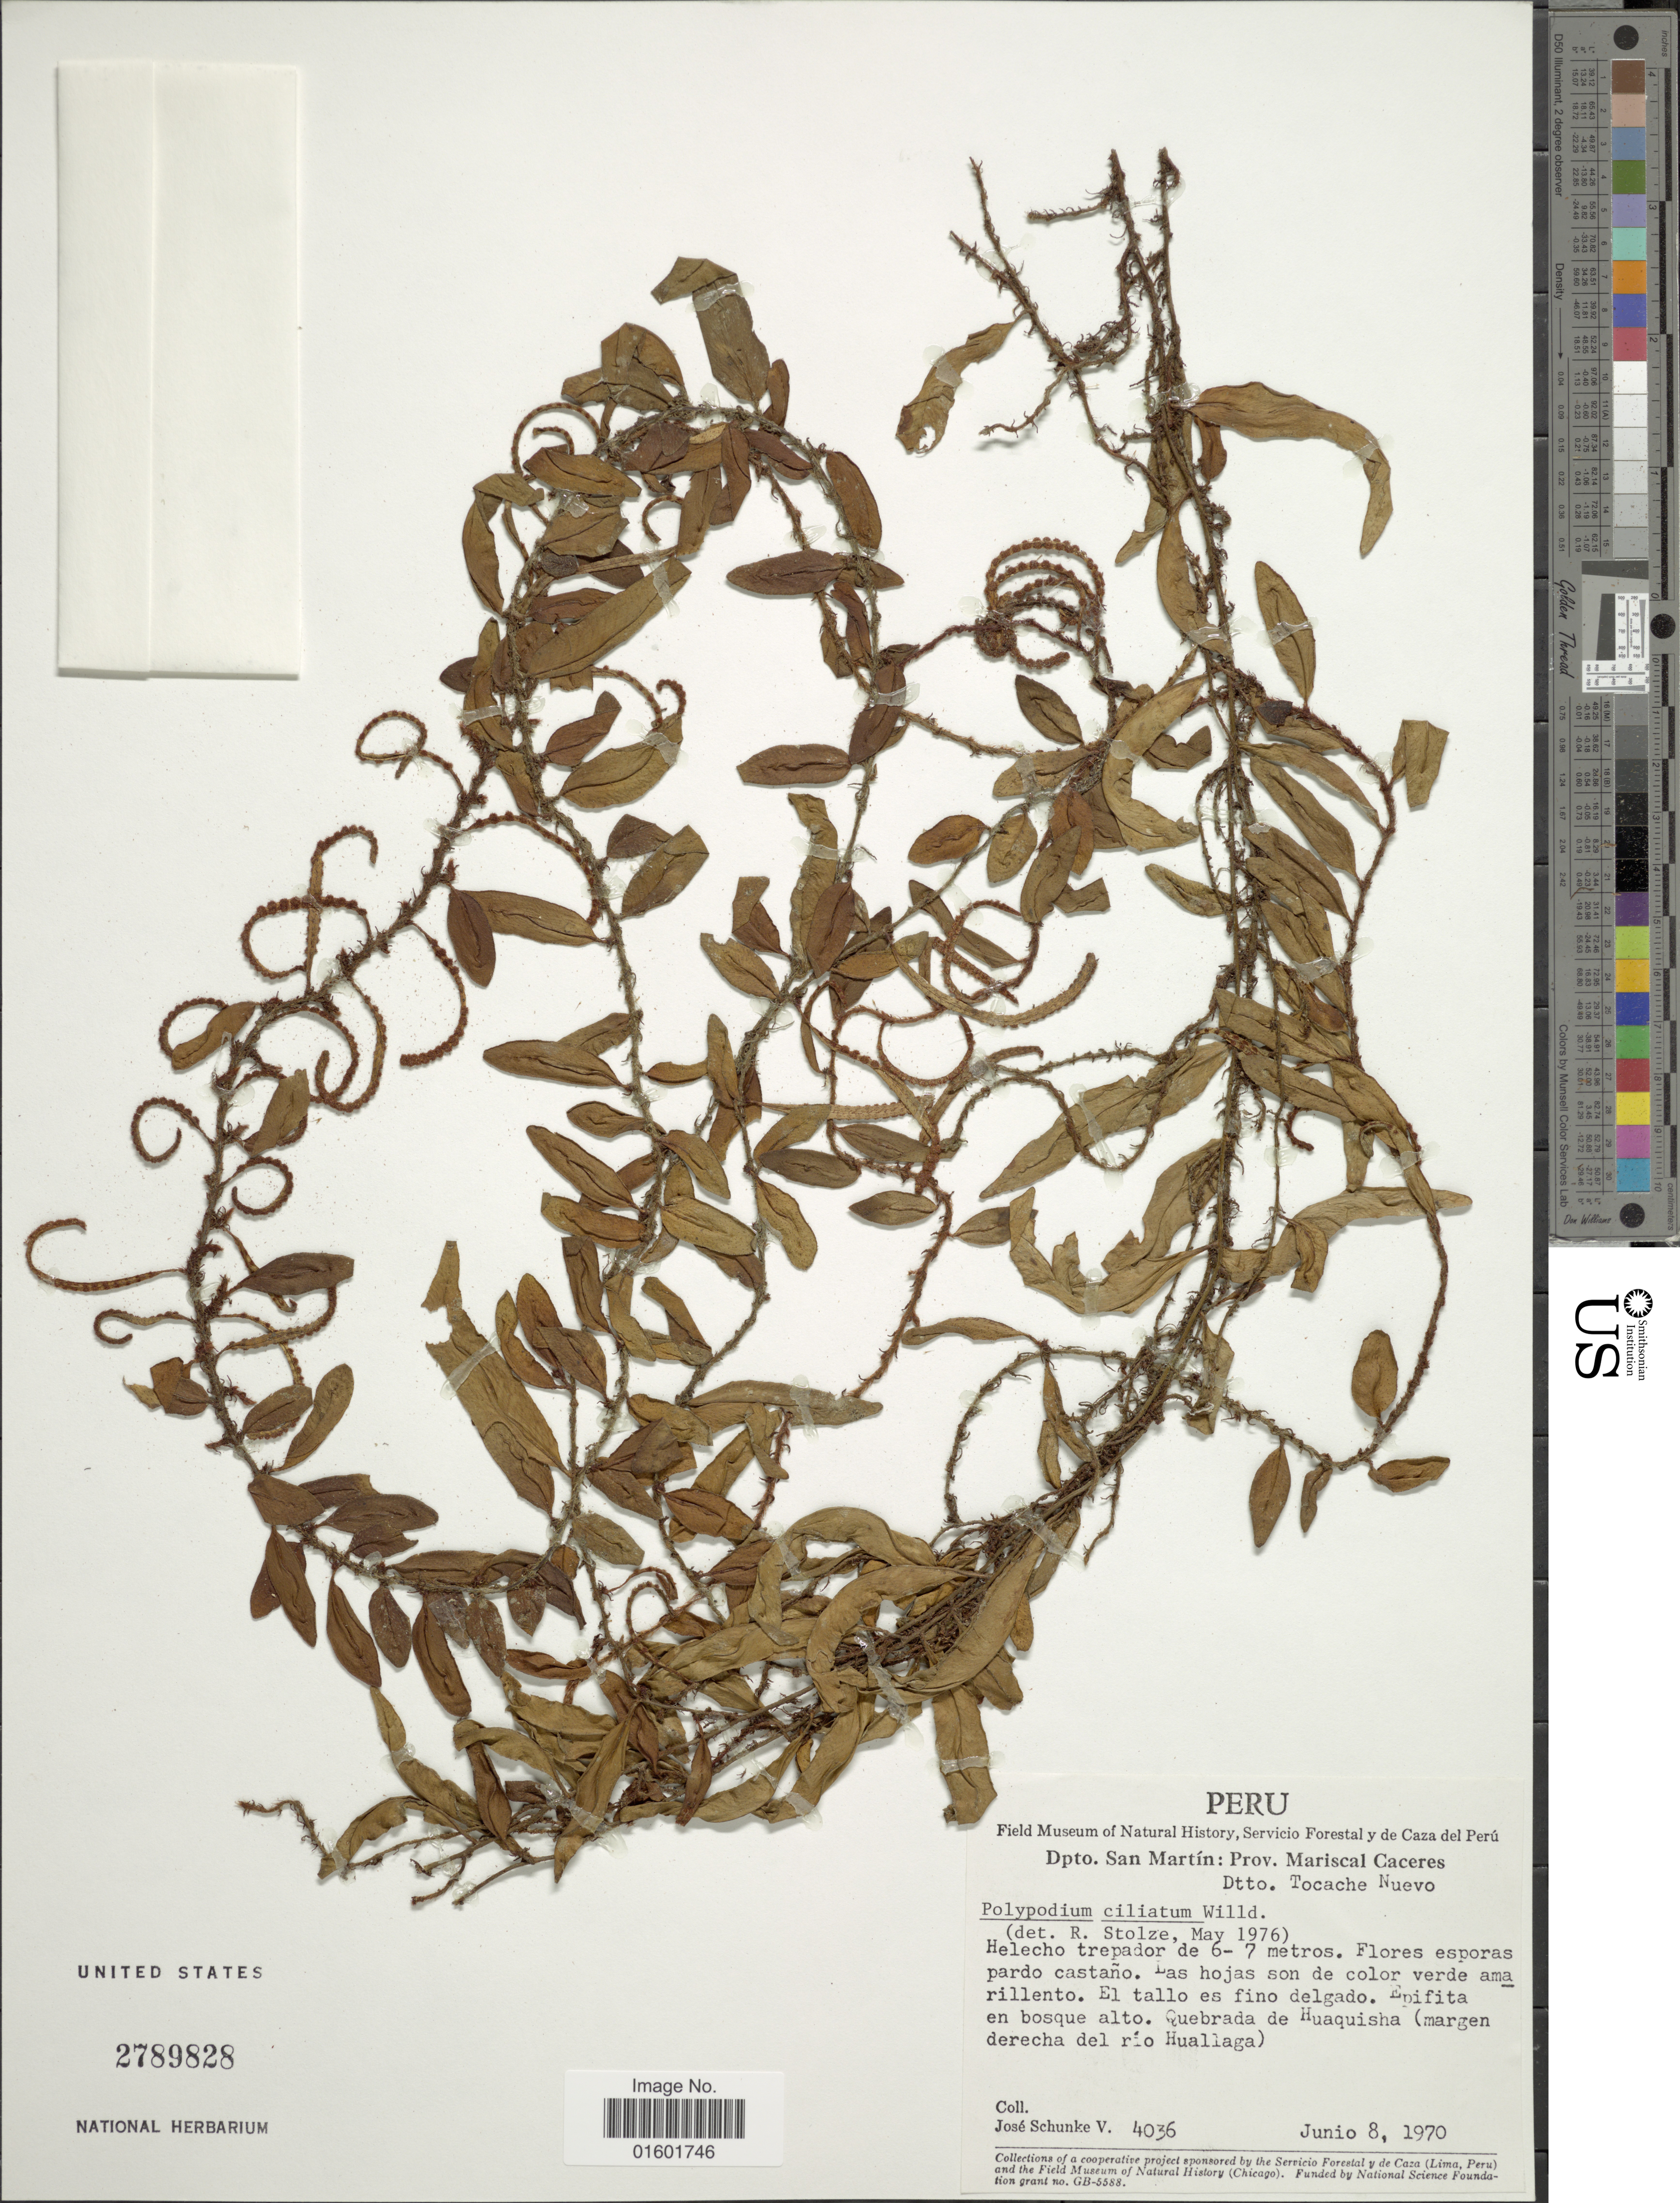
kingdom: Plantae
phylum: Tracheophyta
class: Polypodiopsida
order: Polypodiales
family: Polypodiaceae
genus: Microgramma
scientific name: Microgramma reptans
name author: (Cav.) A.R. Sm.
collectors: J. Schunke Vigo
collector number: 4036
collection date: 1970-06-08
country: Peru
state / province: San Martín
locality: Prov. Mariscal Caceres, Epifita en bosque Dtto. Tocache Nuevo, alto. Quebrada de Huaquisha (margen derecha del rio Huallag)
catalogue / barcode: US 2789828